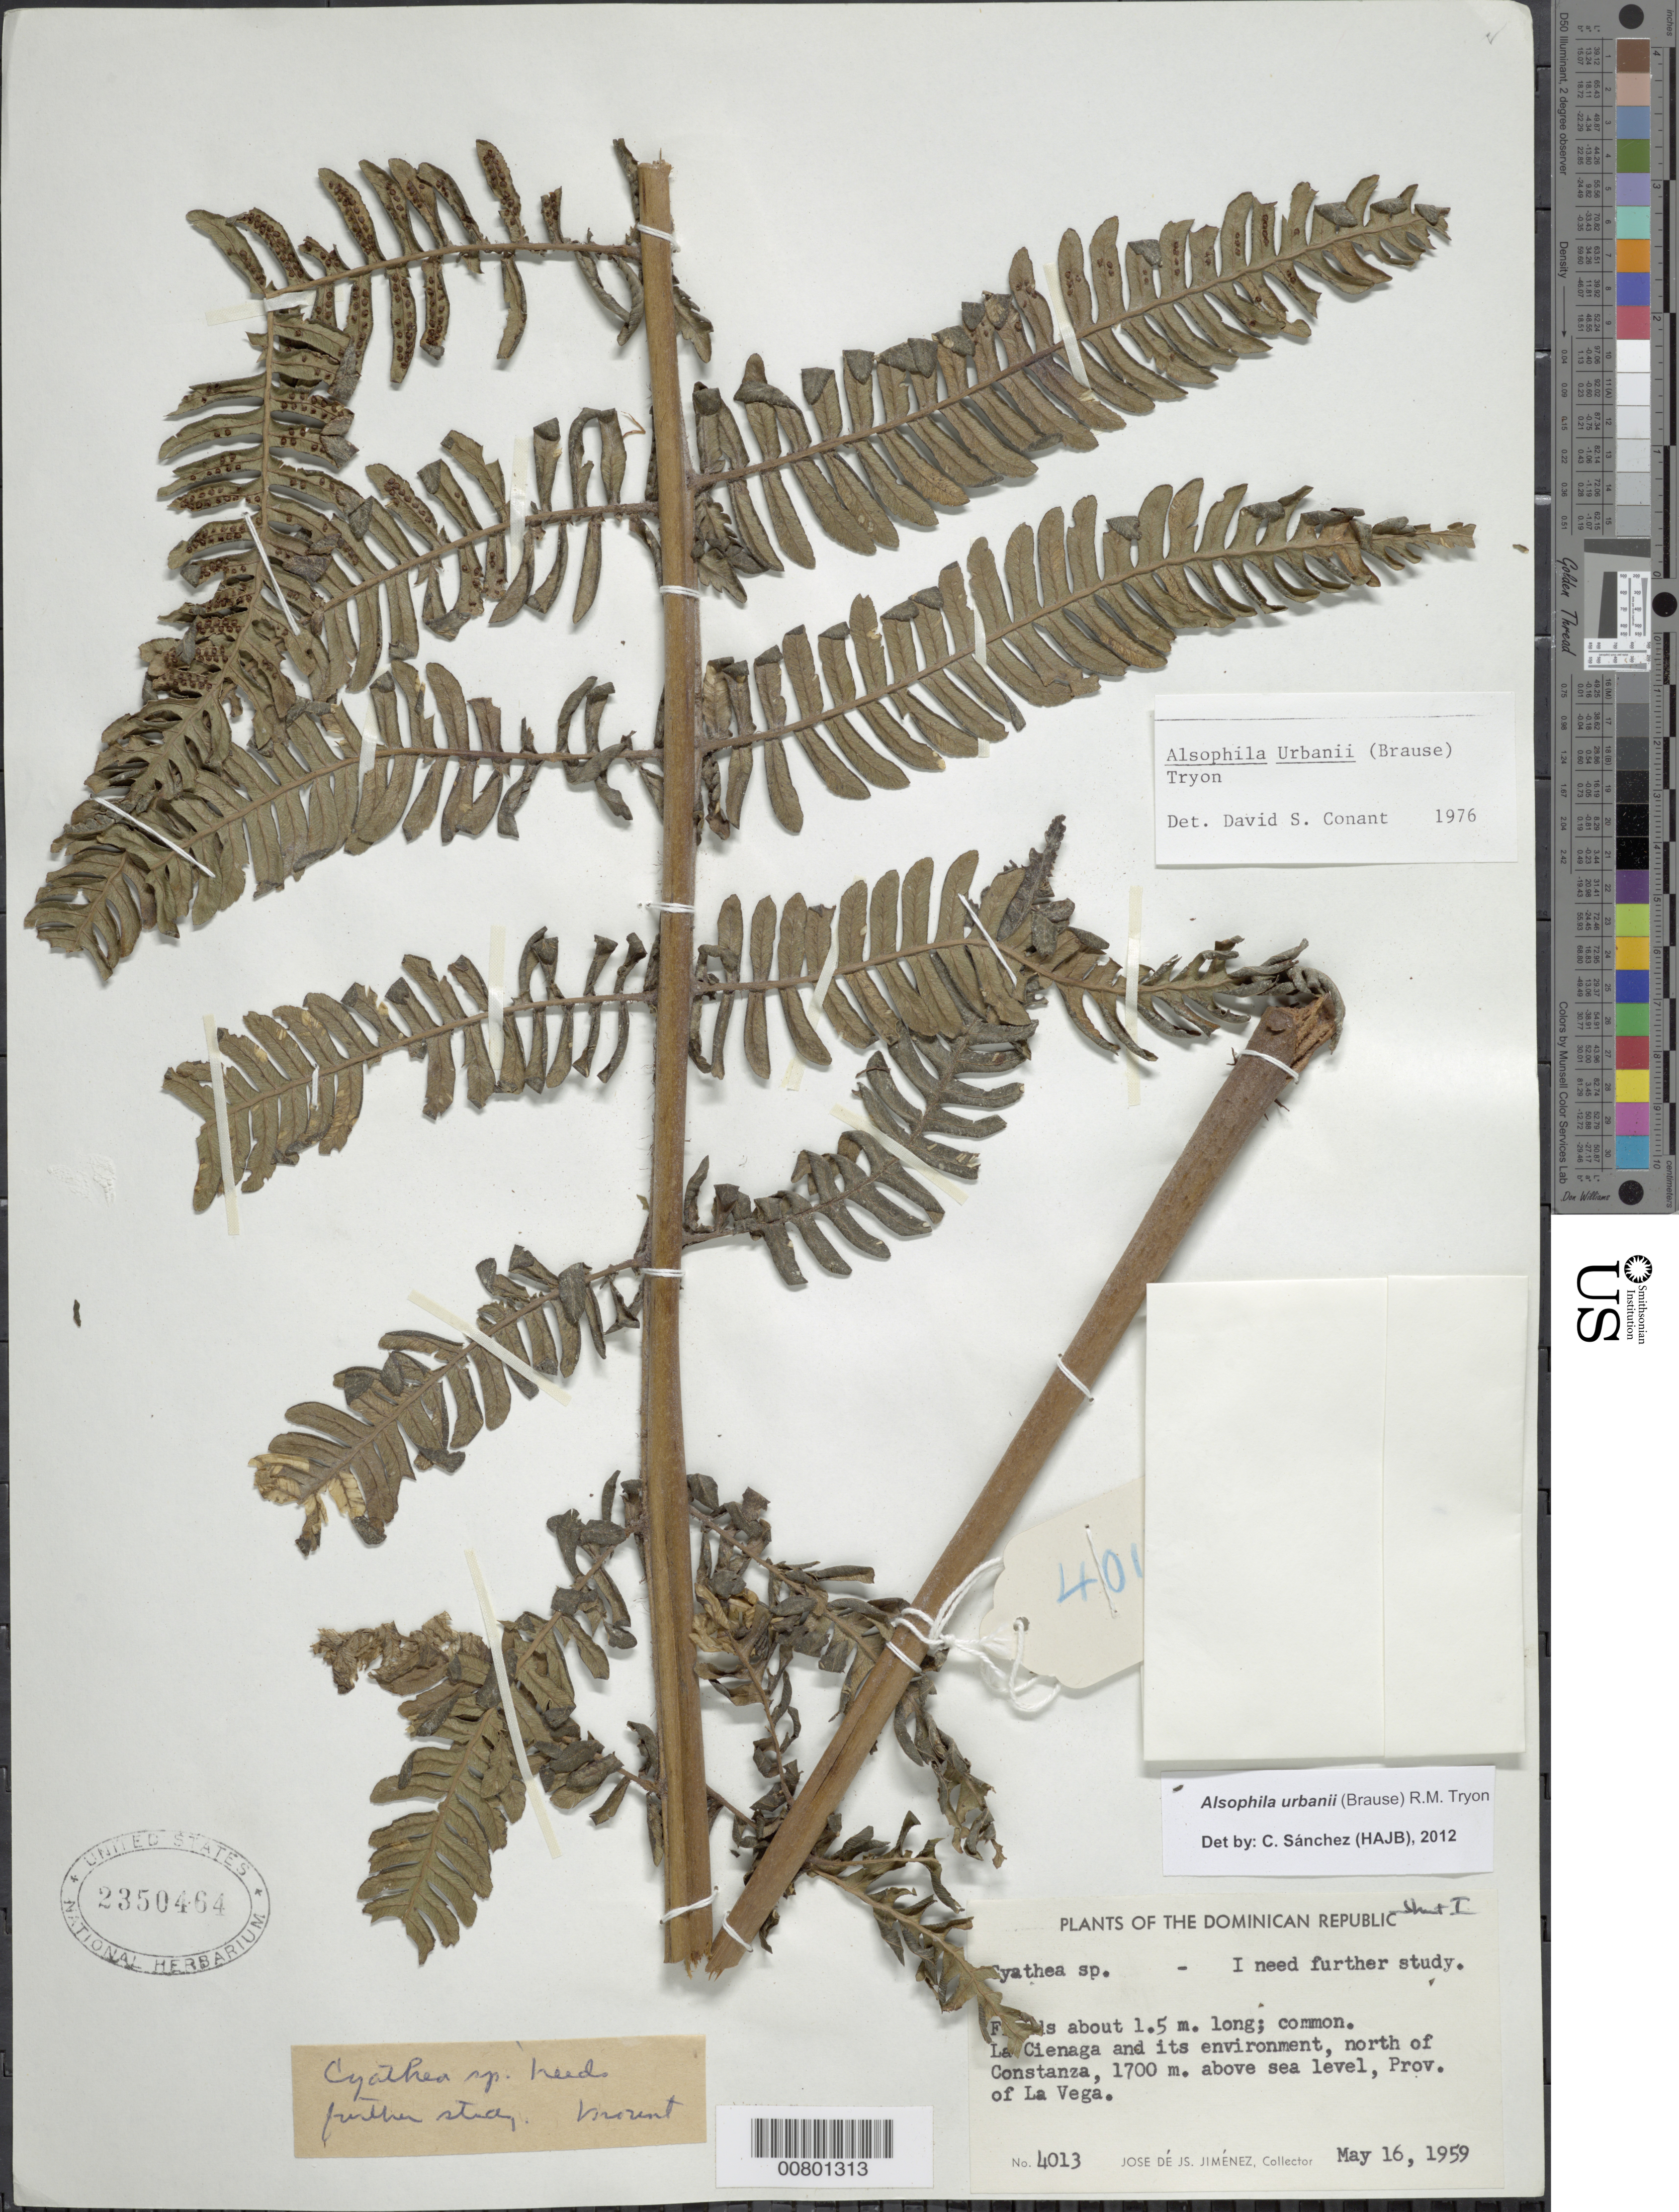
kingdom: Plantae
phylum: Tracheophyta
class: Polypodiopsida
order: Cyatheales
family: Cyatheaceae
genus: Alsophila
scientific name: Alsophila urbanii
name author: (Brause) R.M. Tryon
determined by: Conant, D. S.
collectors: J. J. Jiménez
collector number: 4013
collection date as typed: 16 May 1959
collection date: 1959-05-16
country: Dominican Republic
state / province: La Vega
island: Hispaniola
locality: La Cienaga, N of Constanza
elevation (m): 1700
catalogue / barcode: US 2350464